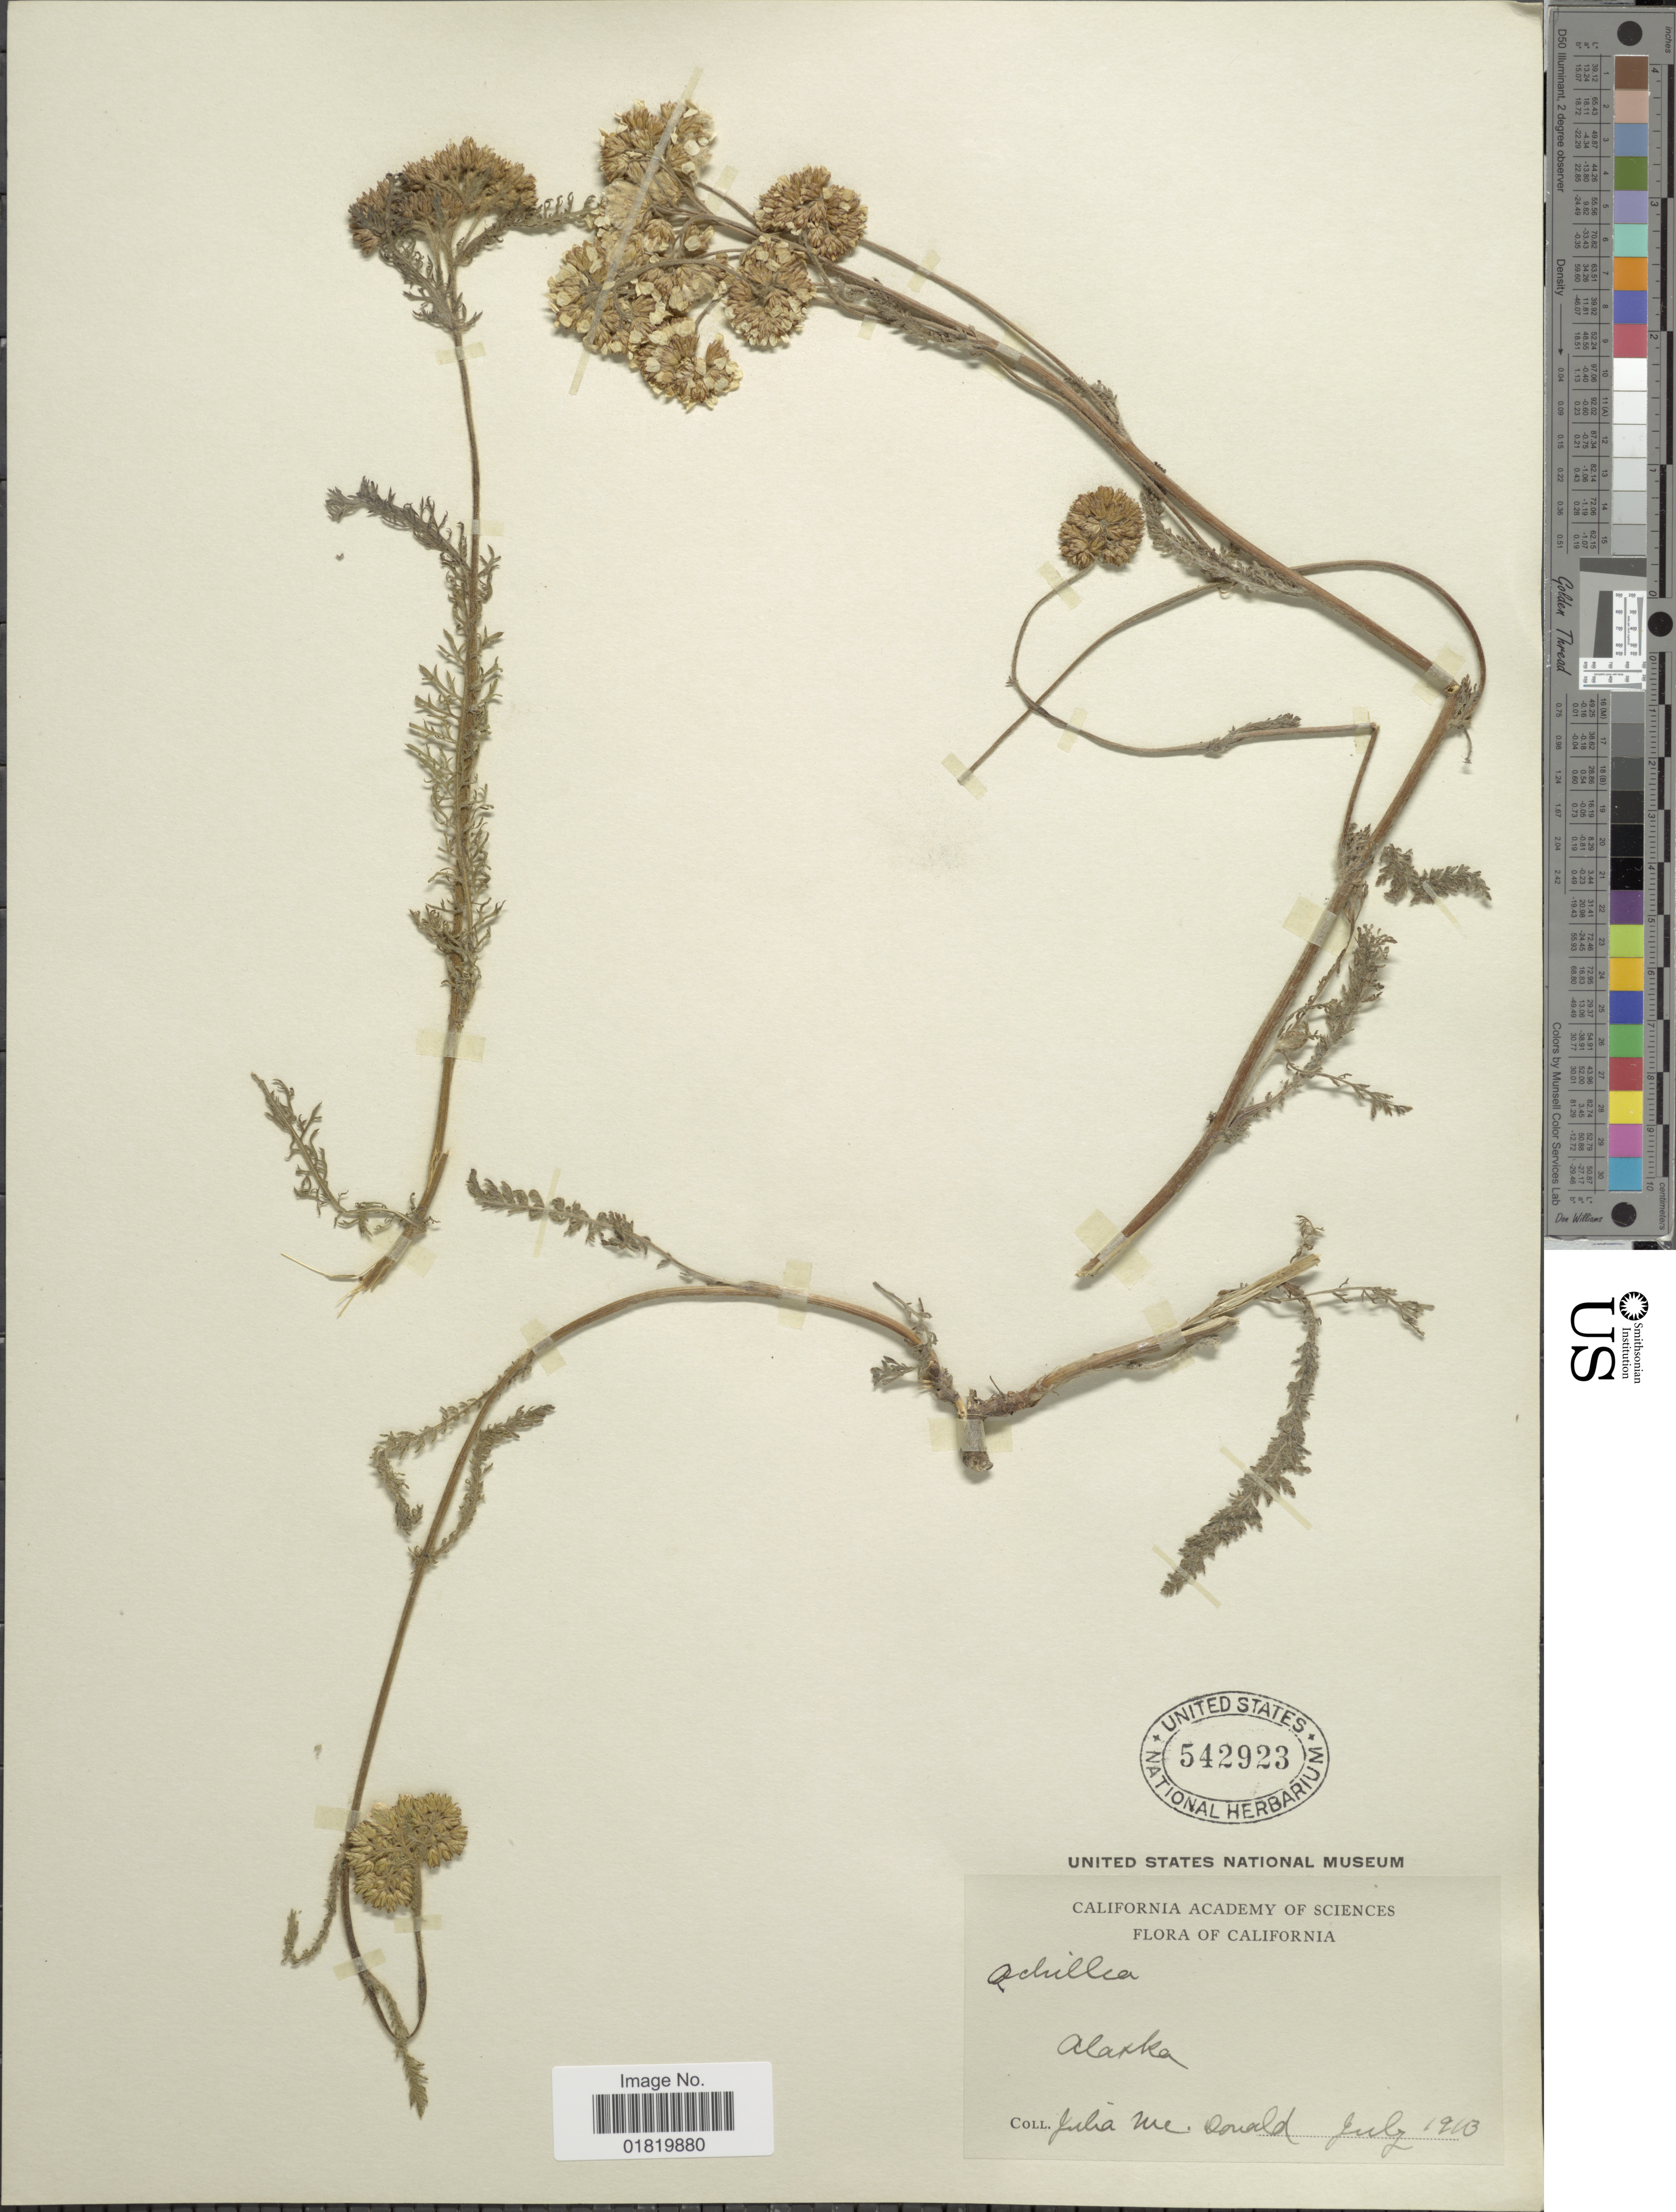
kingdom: Plantae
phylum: Tracheophyta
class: Magnoliopsida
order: Asterales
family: Asteraceae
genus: Achillea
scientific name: Achillea borealis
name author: Bong.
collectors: J. A. McDonald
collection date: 1913-07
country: United States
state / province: Alaska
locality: California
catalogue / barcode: US 542923